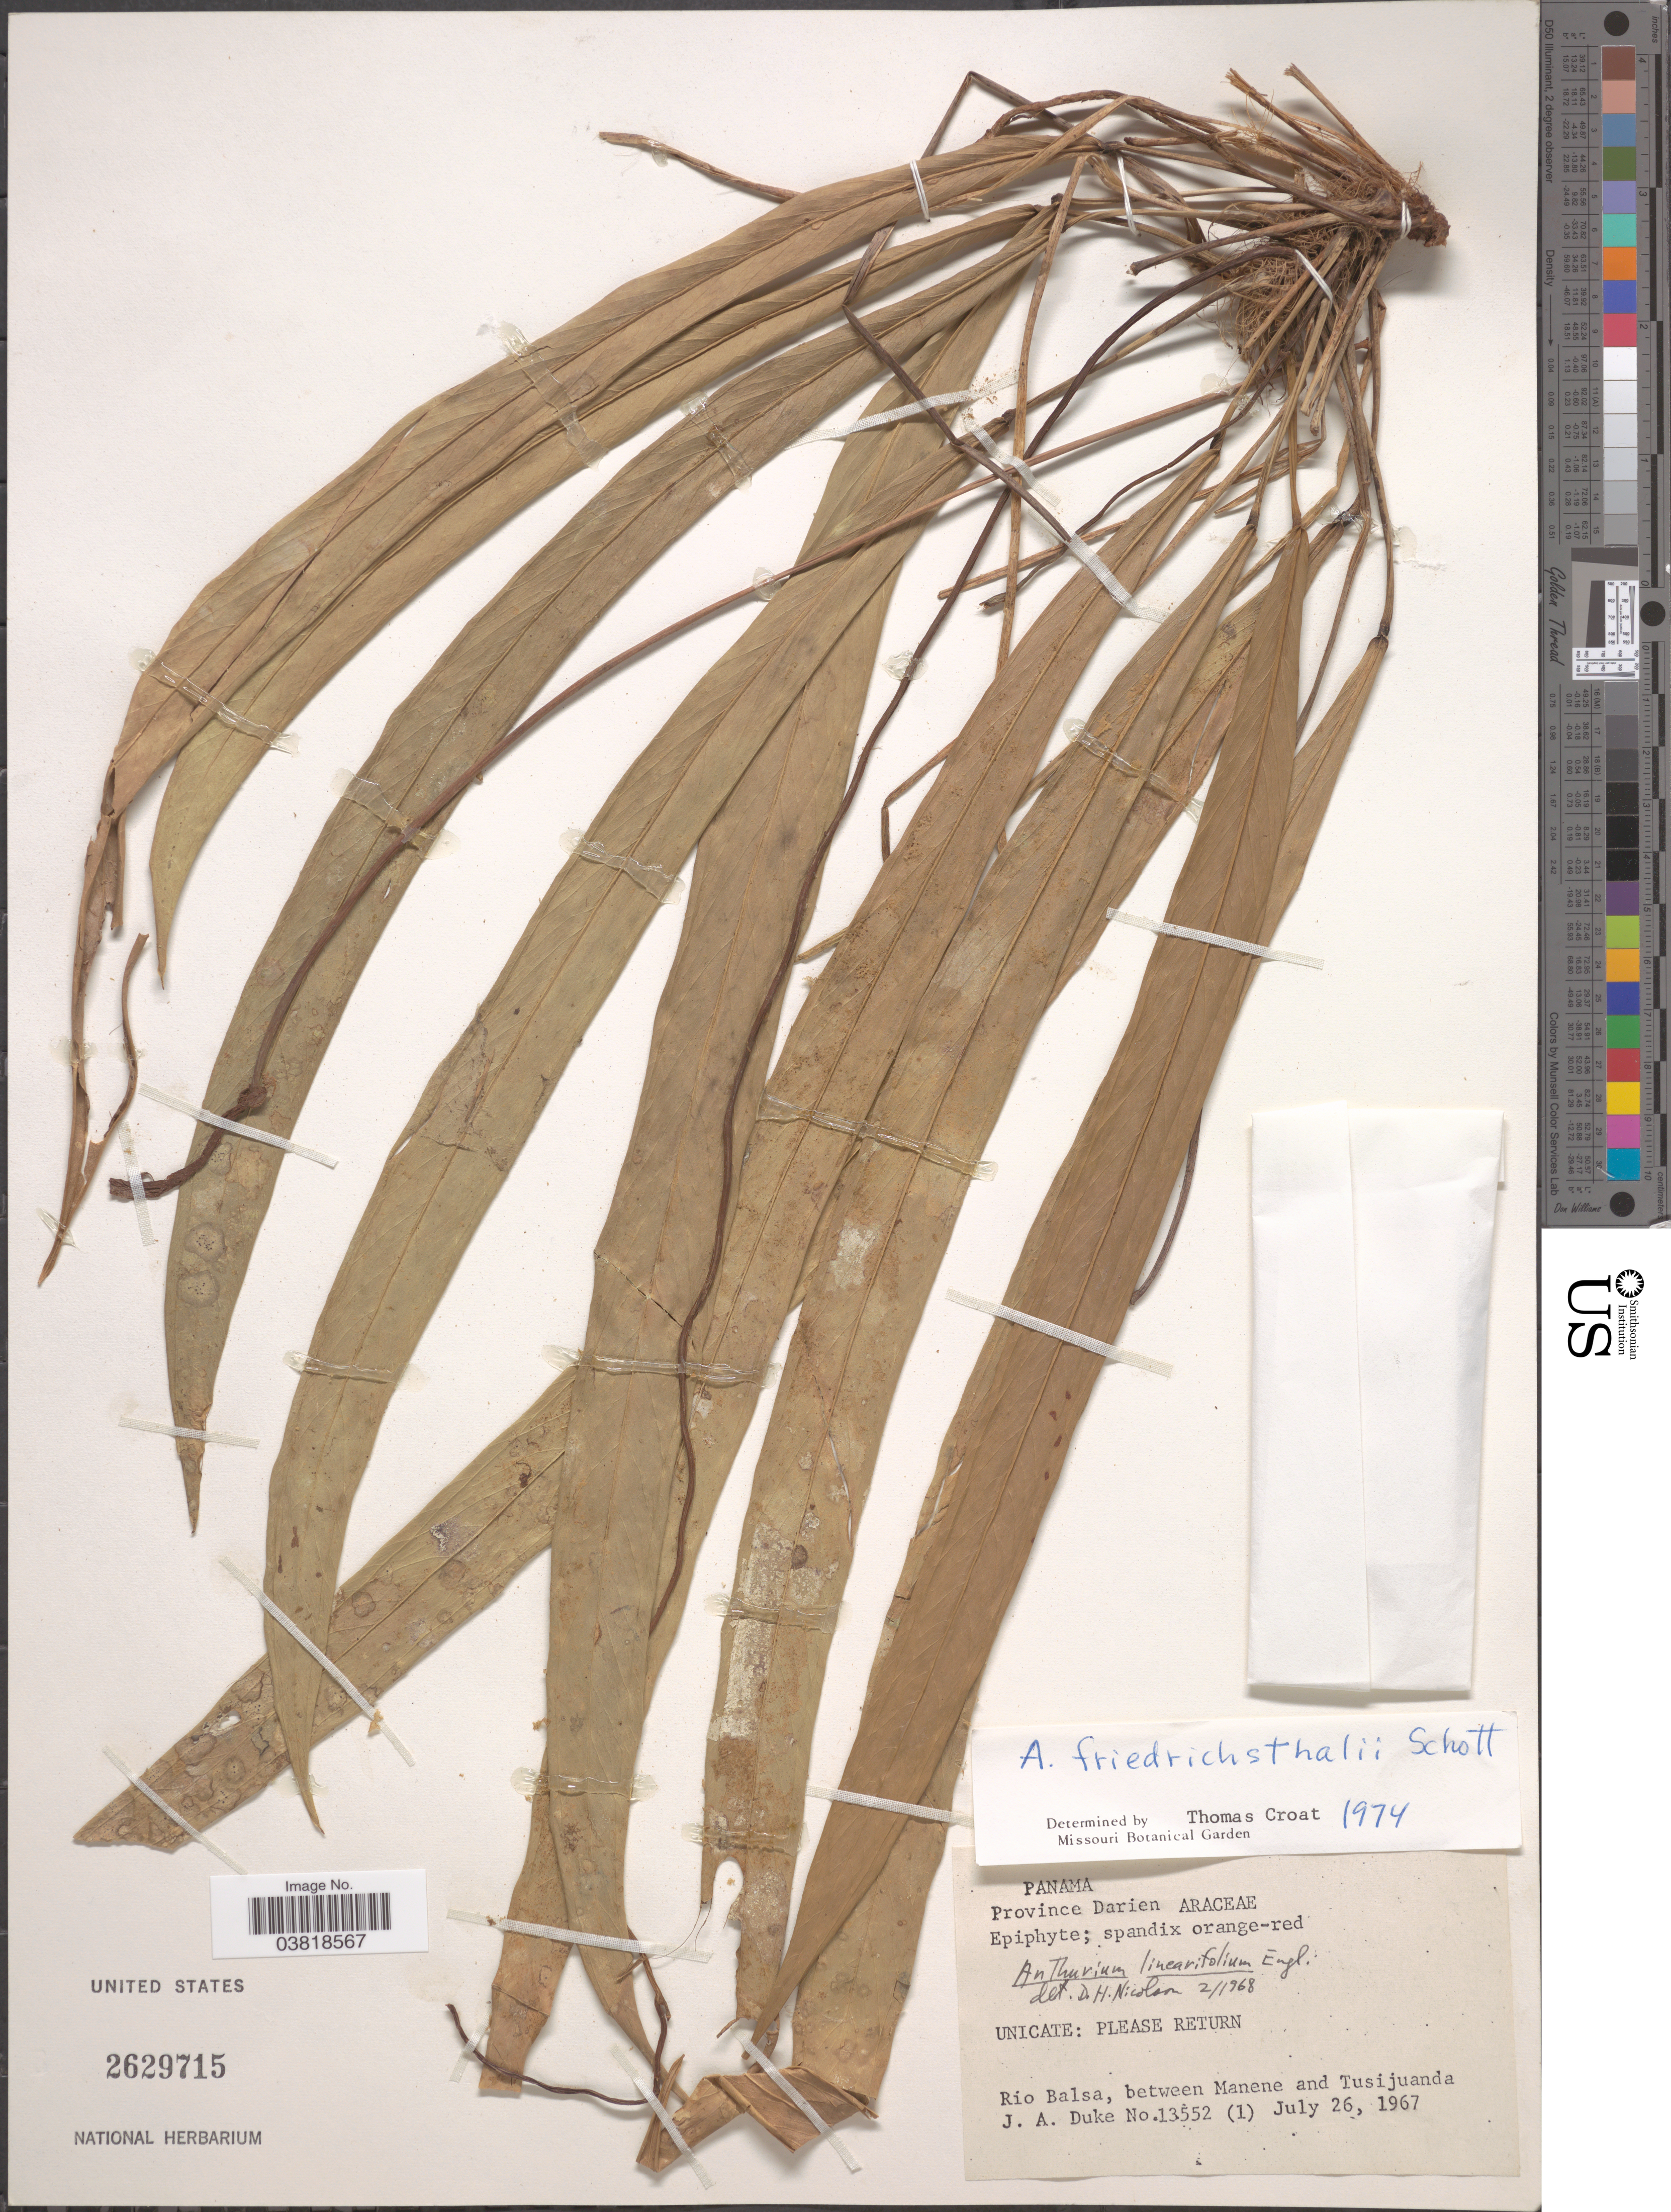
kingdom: Plantae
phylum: Tracheophyta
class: Liliopsida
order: Alismatales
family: Araceae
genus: Anthurium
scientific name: Anthurium friedrichsthalii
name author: Schott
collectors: J. A. Duke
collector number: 13522/(1)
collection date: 1967-07-26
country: Panama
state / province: Darien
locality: Rio Balsa, between Manene and Tusijuanda.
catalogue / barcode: US 2629715